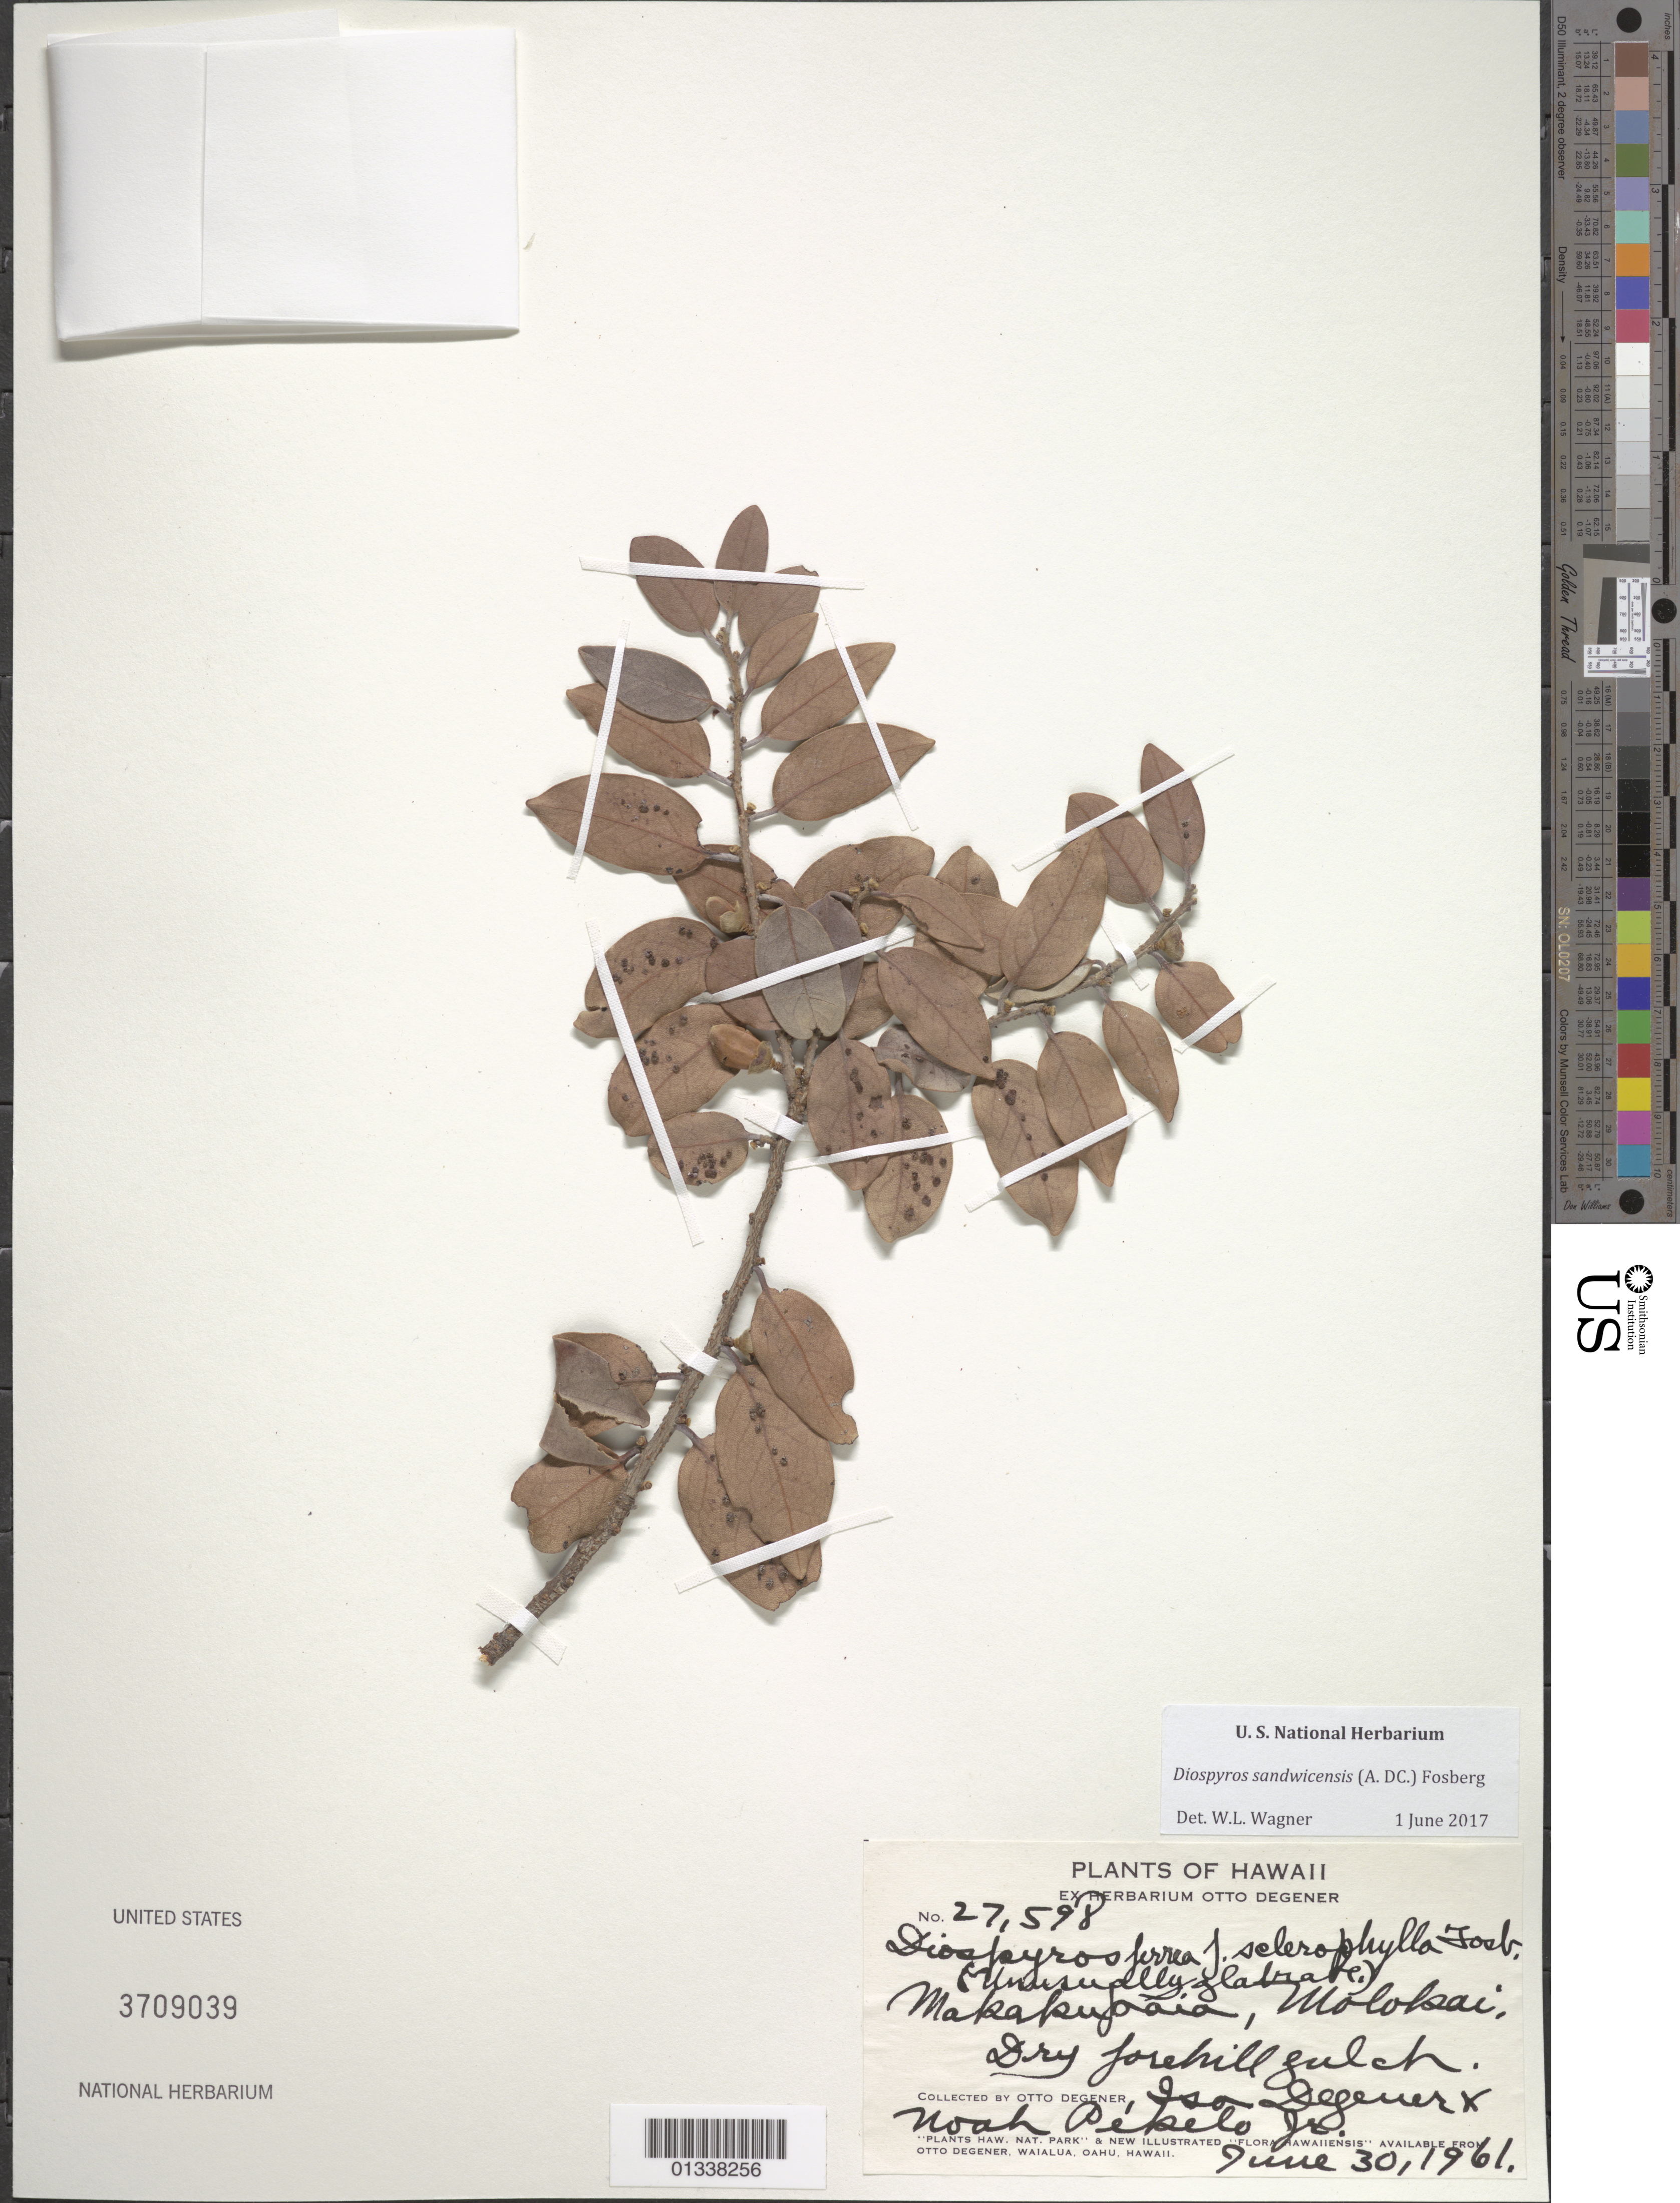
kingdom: Plantae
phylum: Tracheophyta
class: Magnoliopsida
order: Ericales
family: Ebenaceae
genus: Diospyros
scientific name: Diospyros sandwicensis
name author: (A. DC.) Fosberg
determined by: Wagner, W. L., (BOT), Smithsonian Institution - National Museum of Natural History (UNITED STATES)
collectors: O. Degener, I. Degener & N. Pekelo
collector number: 27598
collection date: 1961-06-30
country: United States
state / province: Hawaii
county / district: Maui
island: Moloka'i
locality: Makakupaia, Molokai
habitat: Dry forehill gulch.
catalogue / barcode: US 3709039